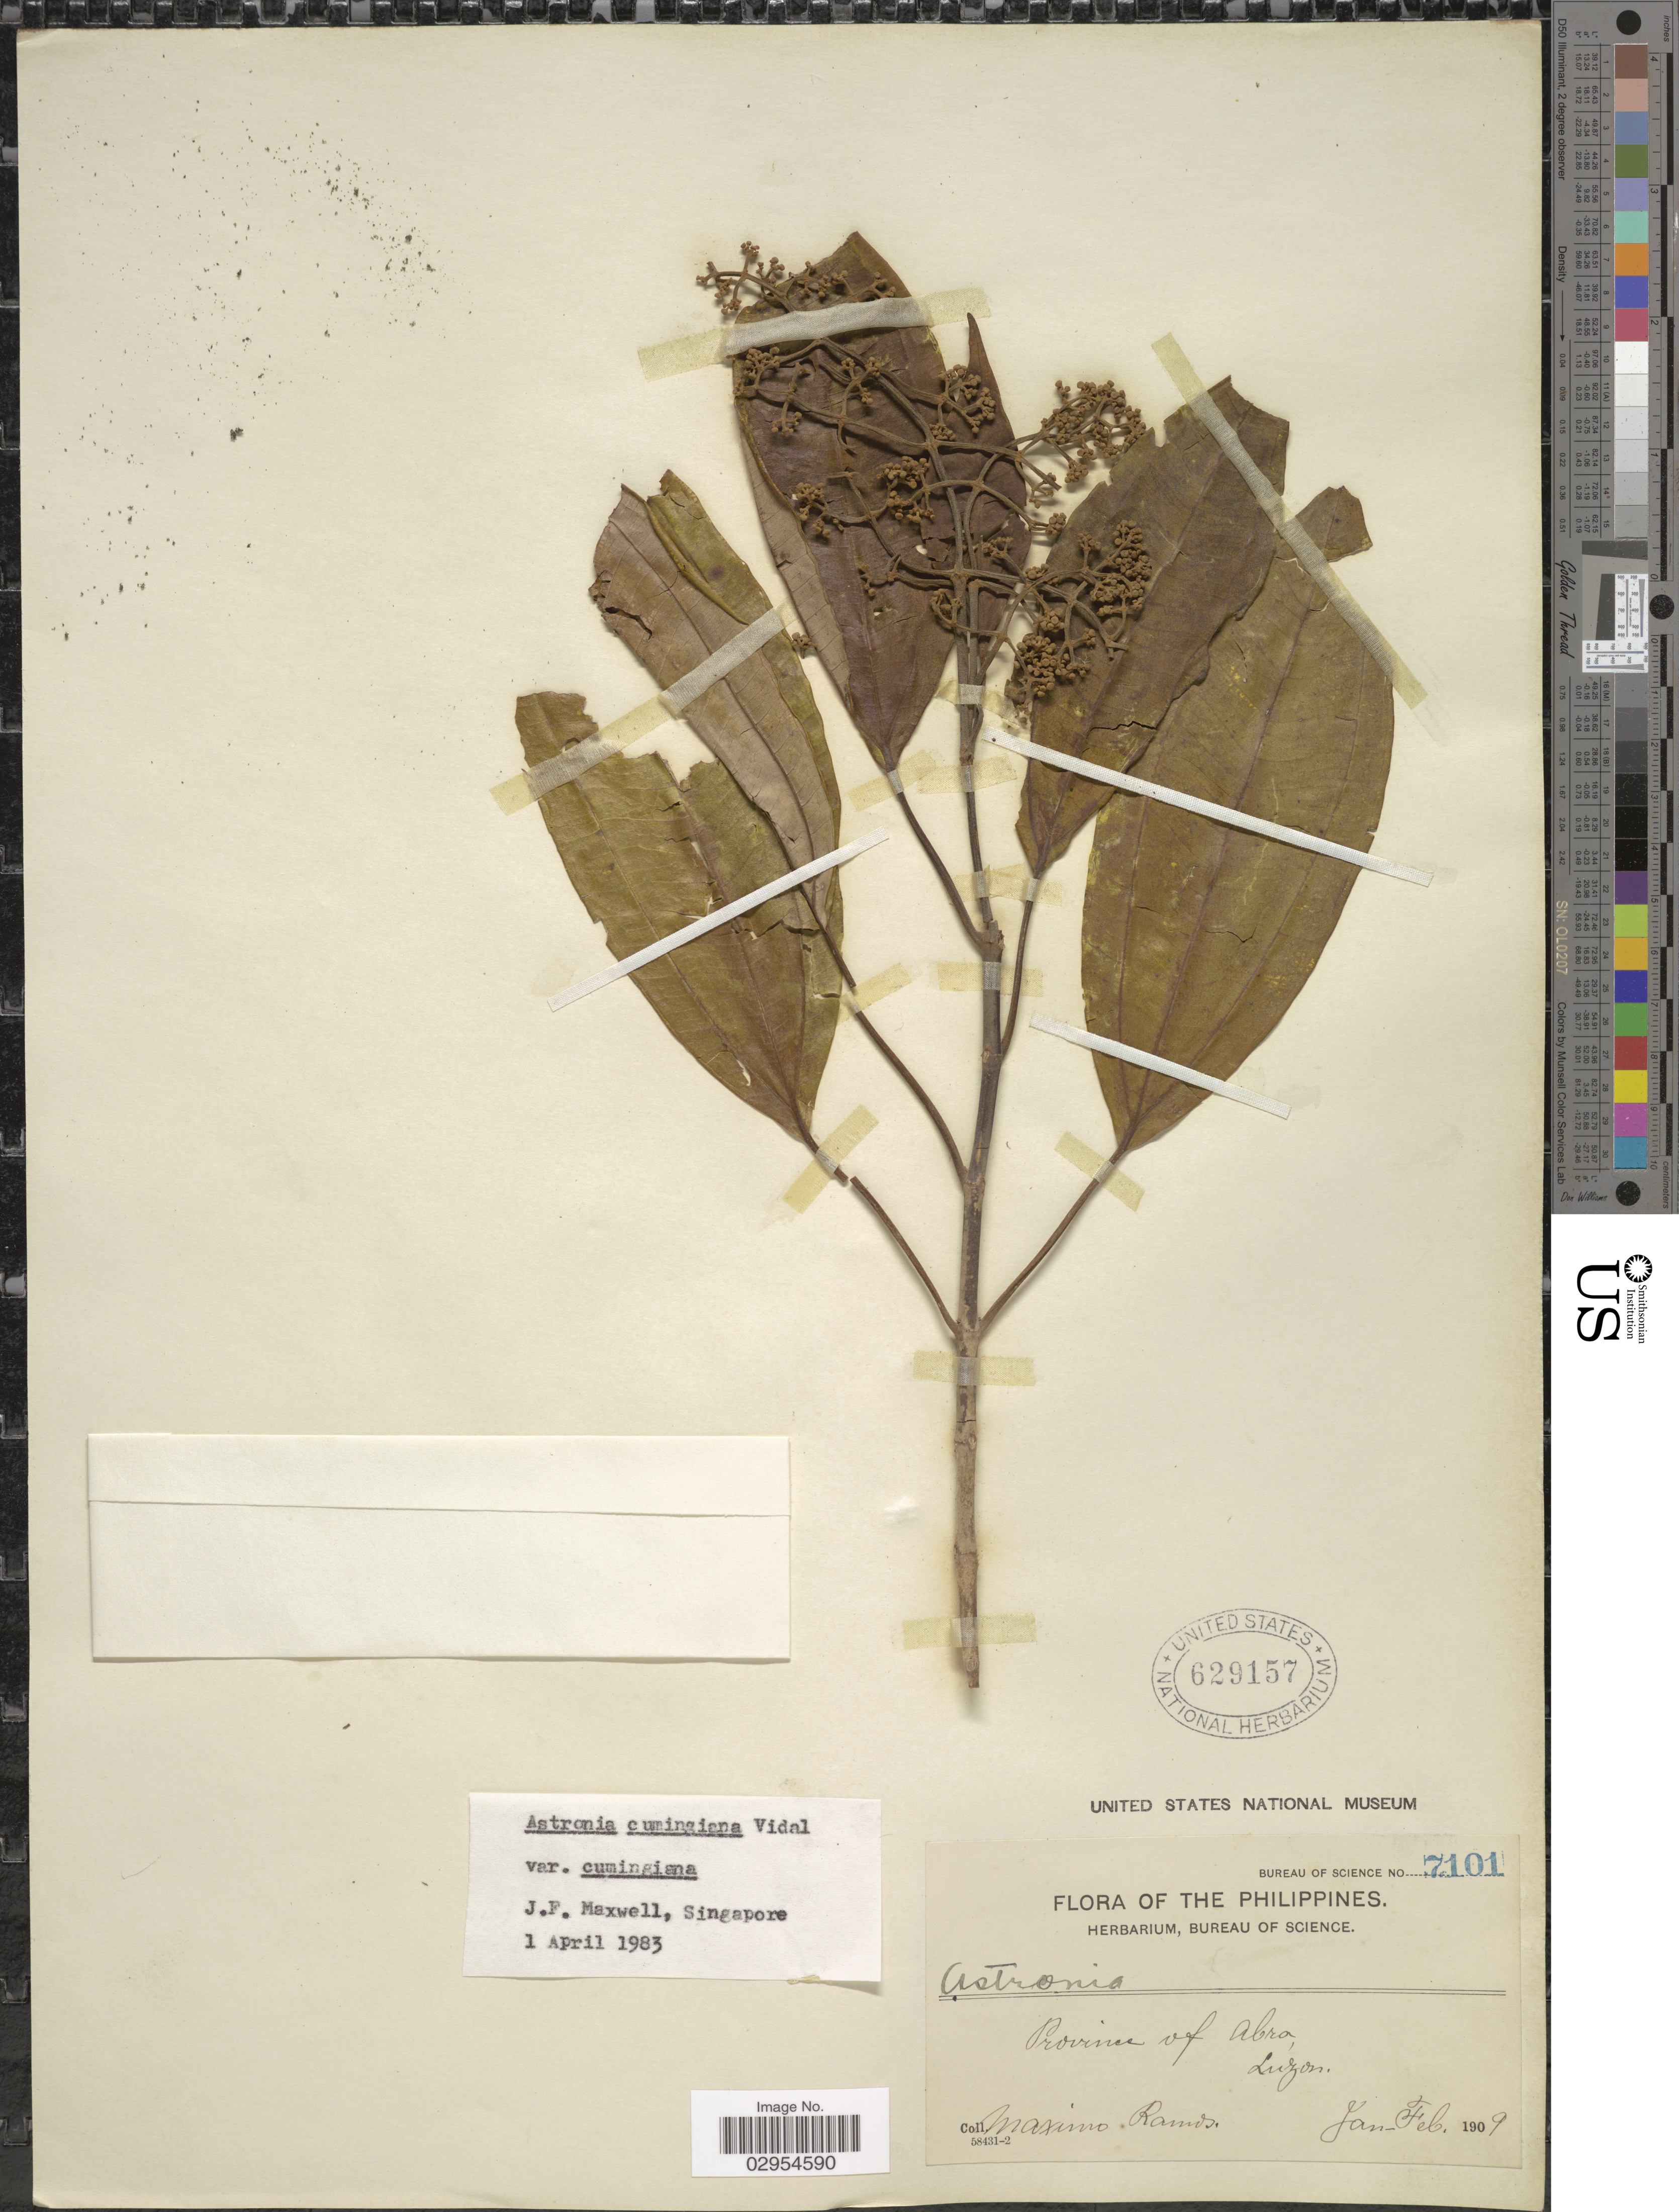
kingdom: Plantae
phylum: Tracheophyta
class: Magnoliopsida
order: Myrtales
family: Melastomataceae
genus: Astronia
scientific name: Astronia cumingiana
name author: S. Vidal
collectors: M. Ramos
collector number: Bureau of Science 7101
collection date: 1909-01/1909-02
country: Philippines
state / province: Cordillera (Administrative Region)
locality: Province of Abra, Luzon.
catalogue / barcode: US 629157